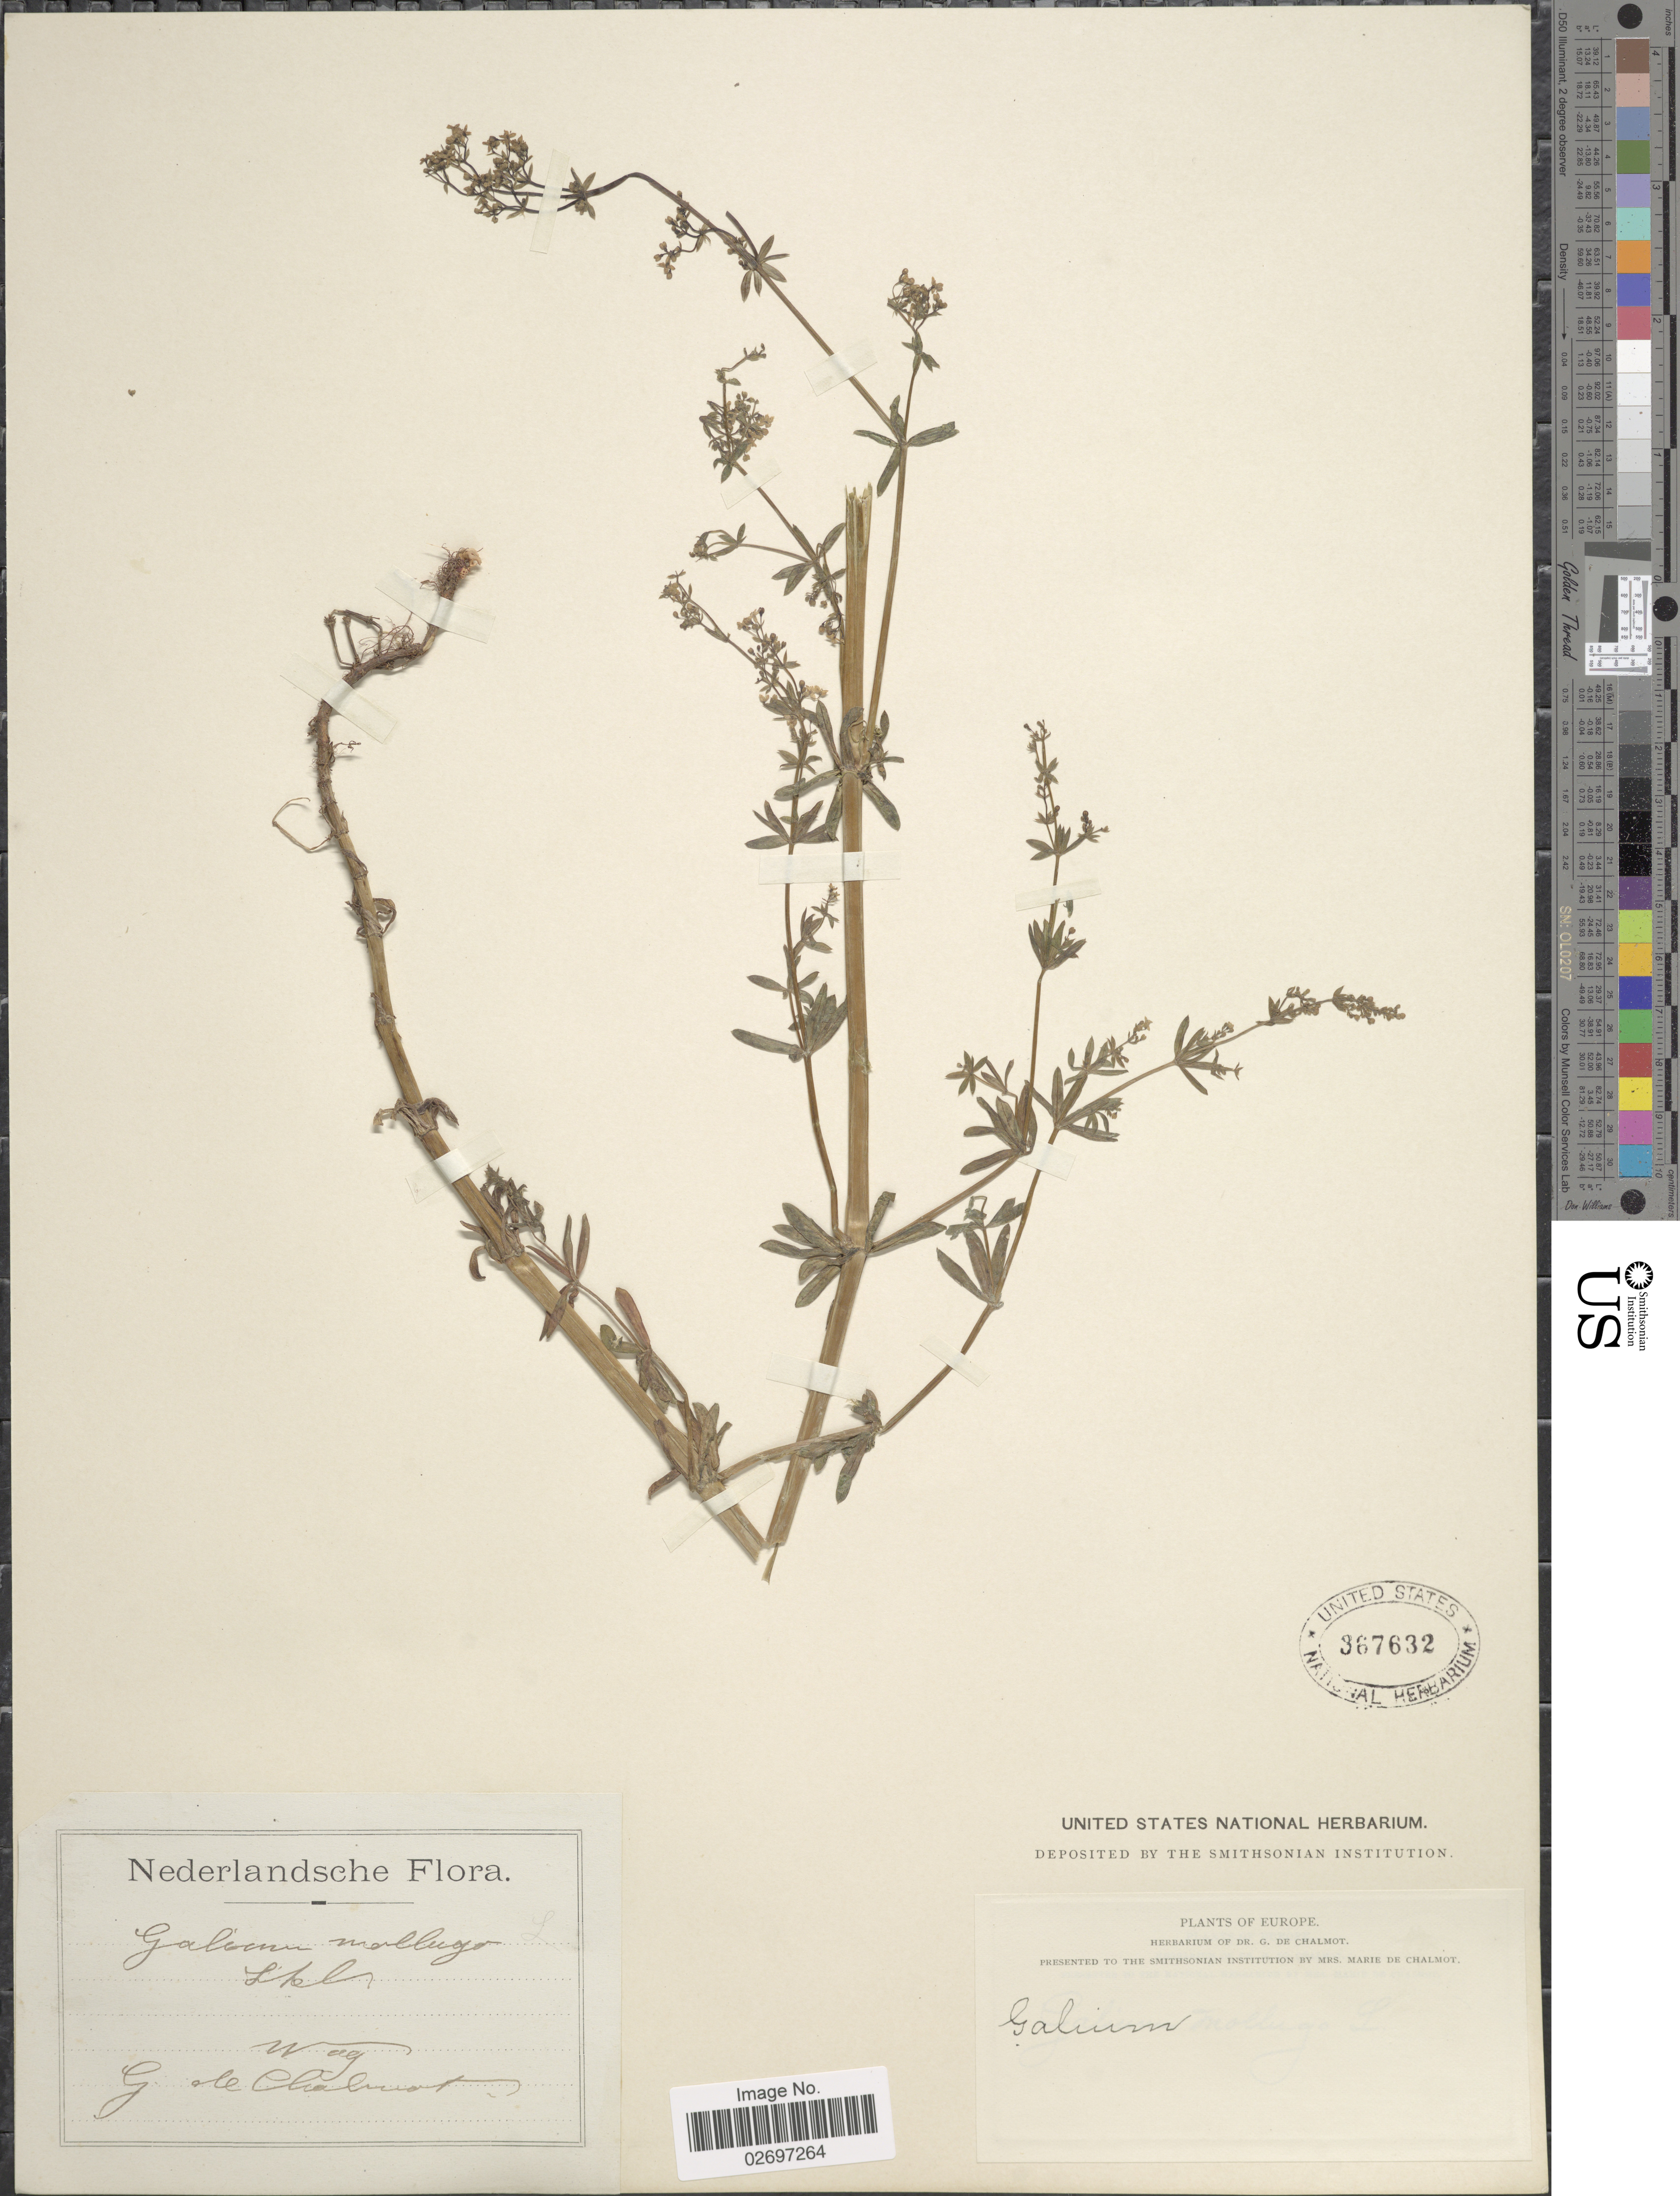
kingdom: Plantae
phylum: Tracheophyta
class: Magnoliopsida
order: Gentianales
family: Rubiaceae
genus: Galium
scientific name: Galium mollugo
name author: L.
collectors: G. de Chalmot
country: Netherlands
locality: Wag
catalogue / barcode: US 367632